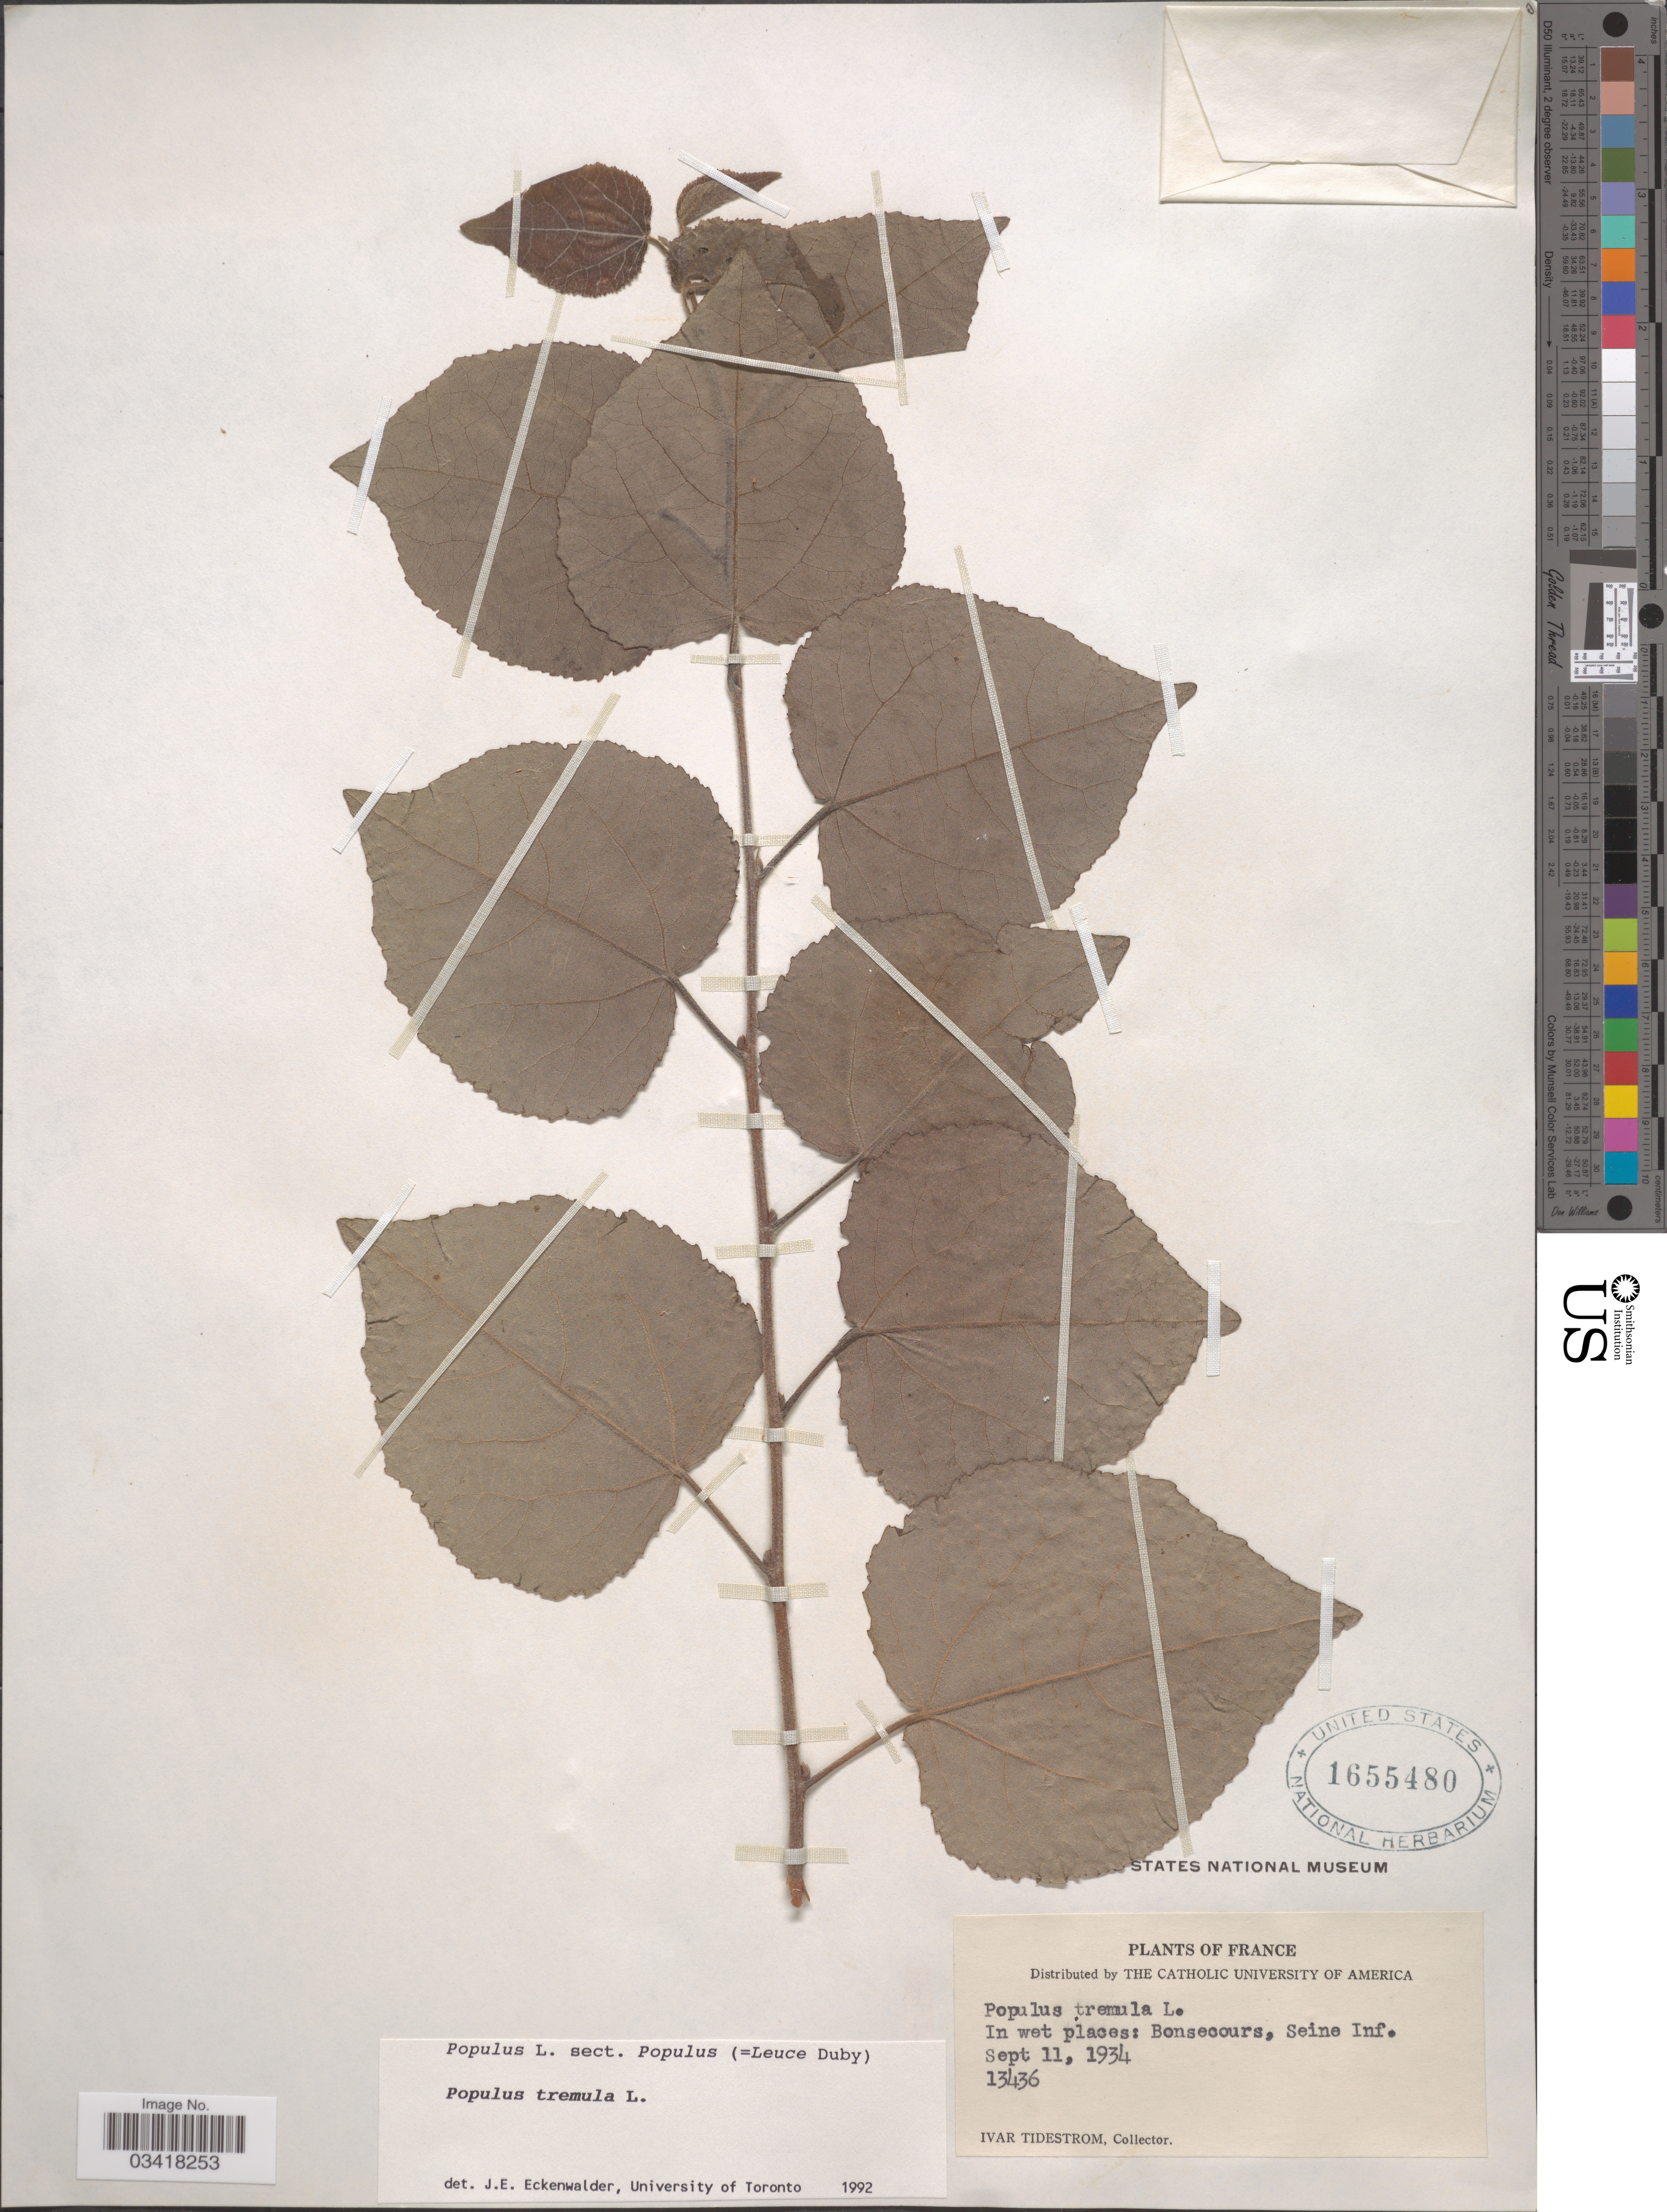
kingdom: Plantae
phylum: Tracheophyta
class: Magnoliopsida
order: Malpighiales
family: Salicaceae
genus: Populus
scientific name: Populus tremula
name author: L.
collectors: I. F. Tidestrom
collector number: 13436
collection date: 1934-09-11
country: France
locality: In wet places: Bonsecours, Seine Inf.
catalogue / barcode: US 1655480